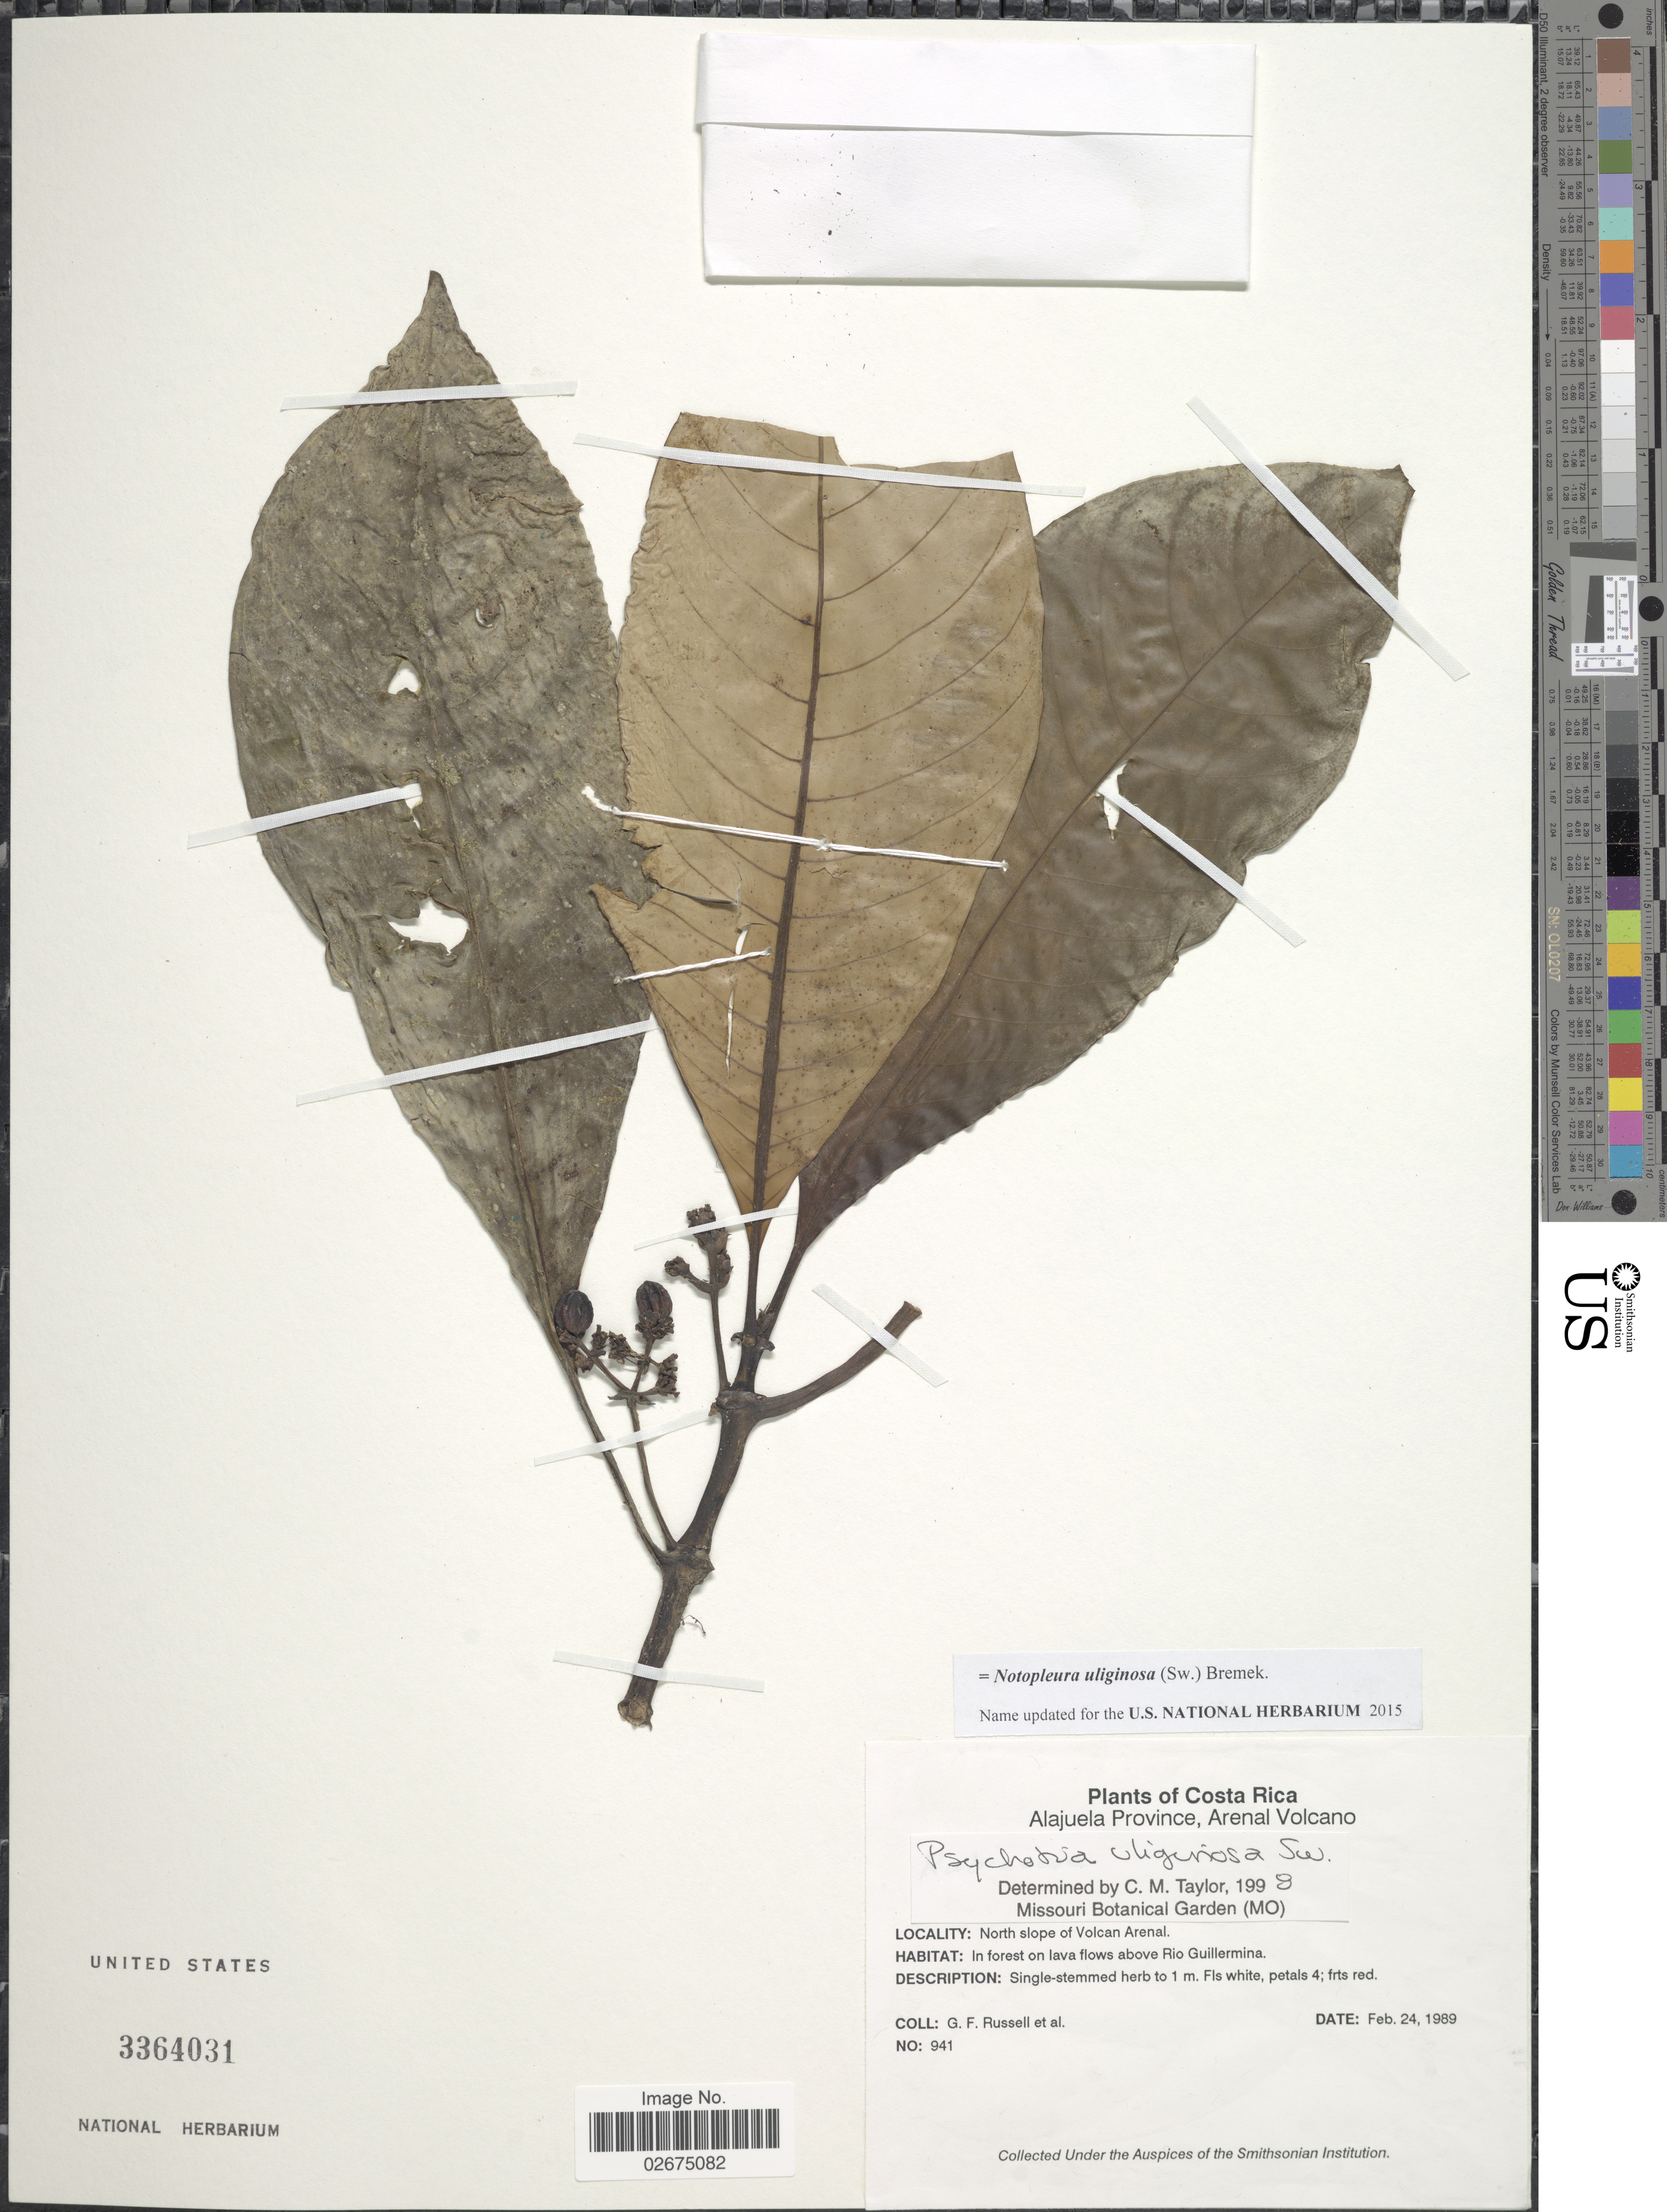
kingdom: Plantae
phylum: Tracheophyta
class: Magnoliopsida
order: Gentianales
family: Rubiaceae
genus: Notopleura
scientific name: Notopleura uliginosa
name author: (Sw.) Bremek.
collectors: G. Russell & et al.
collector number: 941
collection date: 1989-02-24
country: Costa Rica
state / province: Alajuela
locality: Arenal Volcano. North slope Volcan Arenal. In forest on lava flows above Rio Guillermina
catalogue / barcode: US 3364031